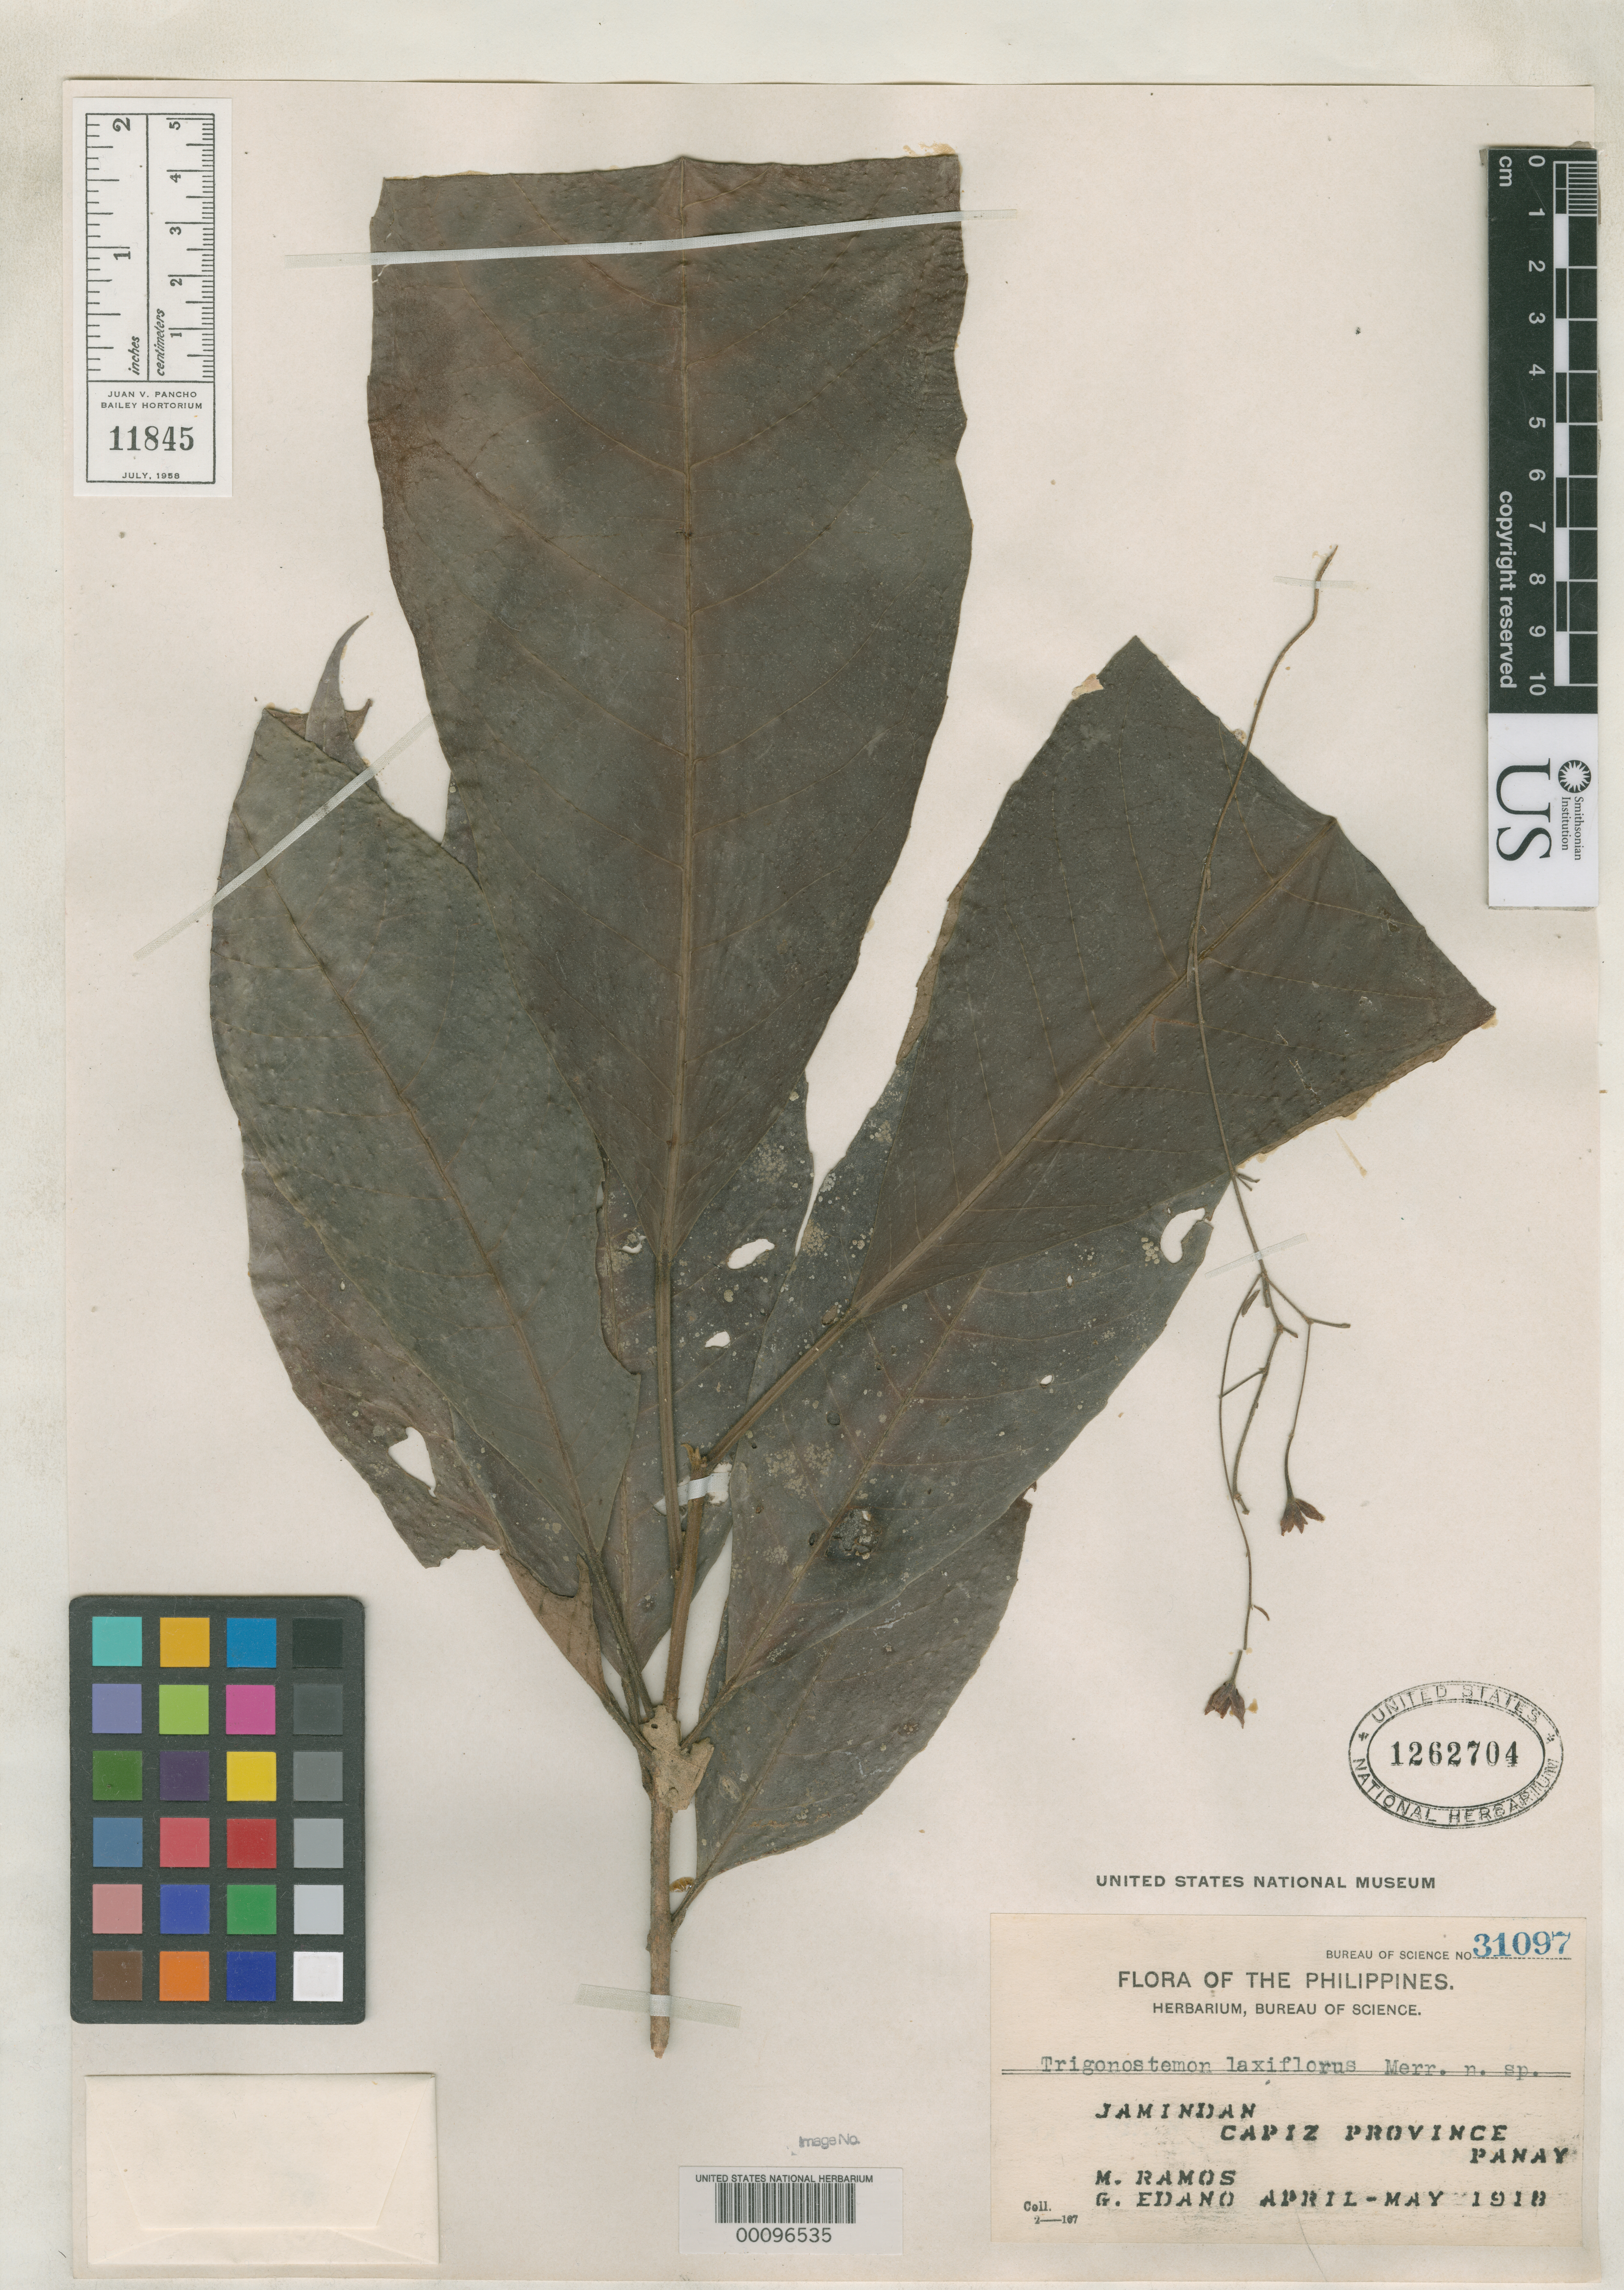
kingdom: Plantae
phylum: Tracheophyta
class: Magnoliopsida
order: Malpighiales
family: Euphorbiaceae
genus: Trigonostemon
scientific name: Trigonostemon laxiflorus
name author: Merr.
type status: Isotype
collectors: M. Ramos & G. E. Edaño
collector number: Bur. Sci. 31097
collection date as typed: May 1918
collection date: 1918-05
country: Philippines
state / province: Western Visayas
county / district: Capiz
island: Panay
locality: Jamindan.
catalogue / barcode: US 1262704